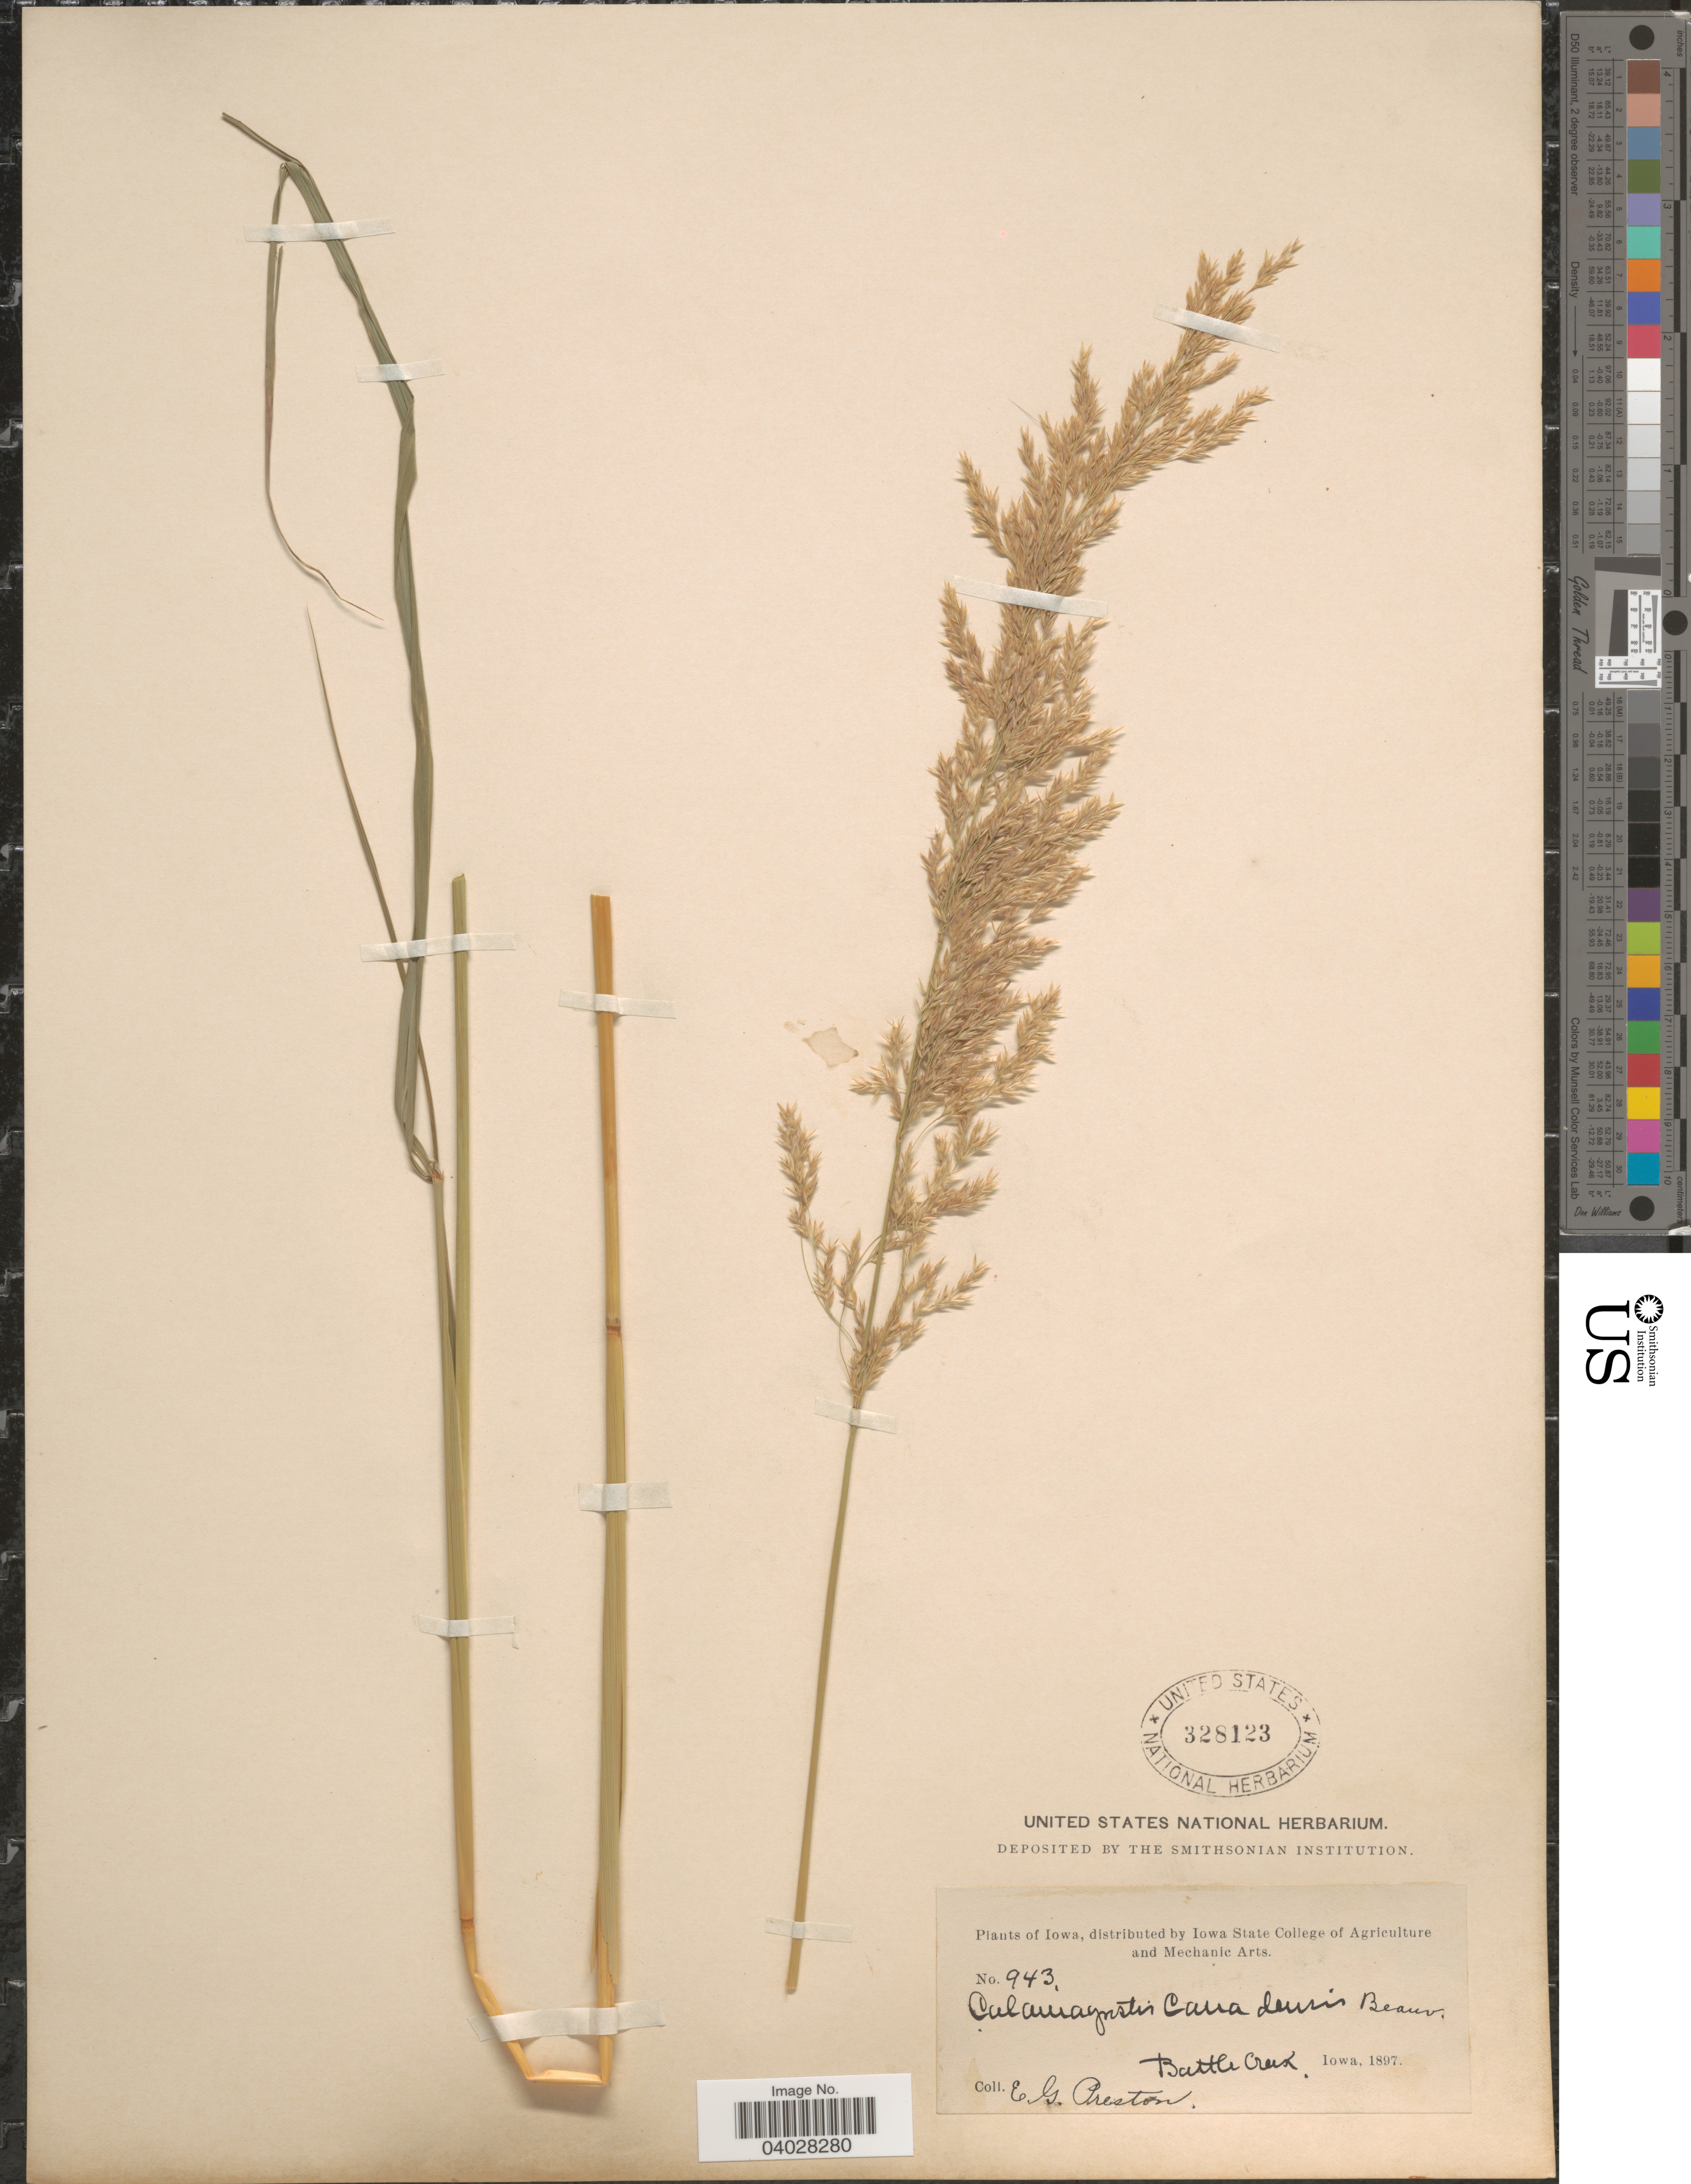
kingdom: Plantae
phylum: Tracheophyta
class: Liliopsida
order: Poales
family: Poaceae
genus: Calamagrostis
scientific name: Calamagrostis canadensis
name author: (Michx.) P. Beauv.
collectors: E. Preston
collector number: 943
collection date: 1897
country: United States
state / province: Iowa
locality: Battle Creek.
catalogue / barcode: US 328123